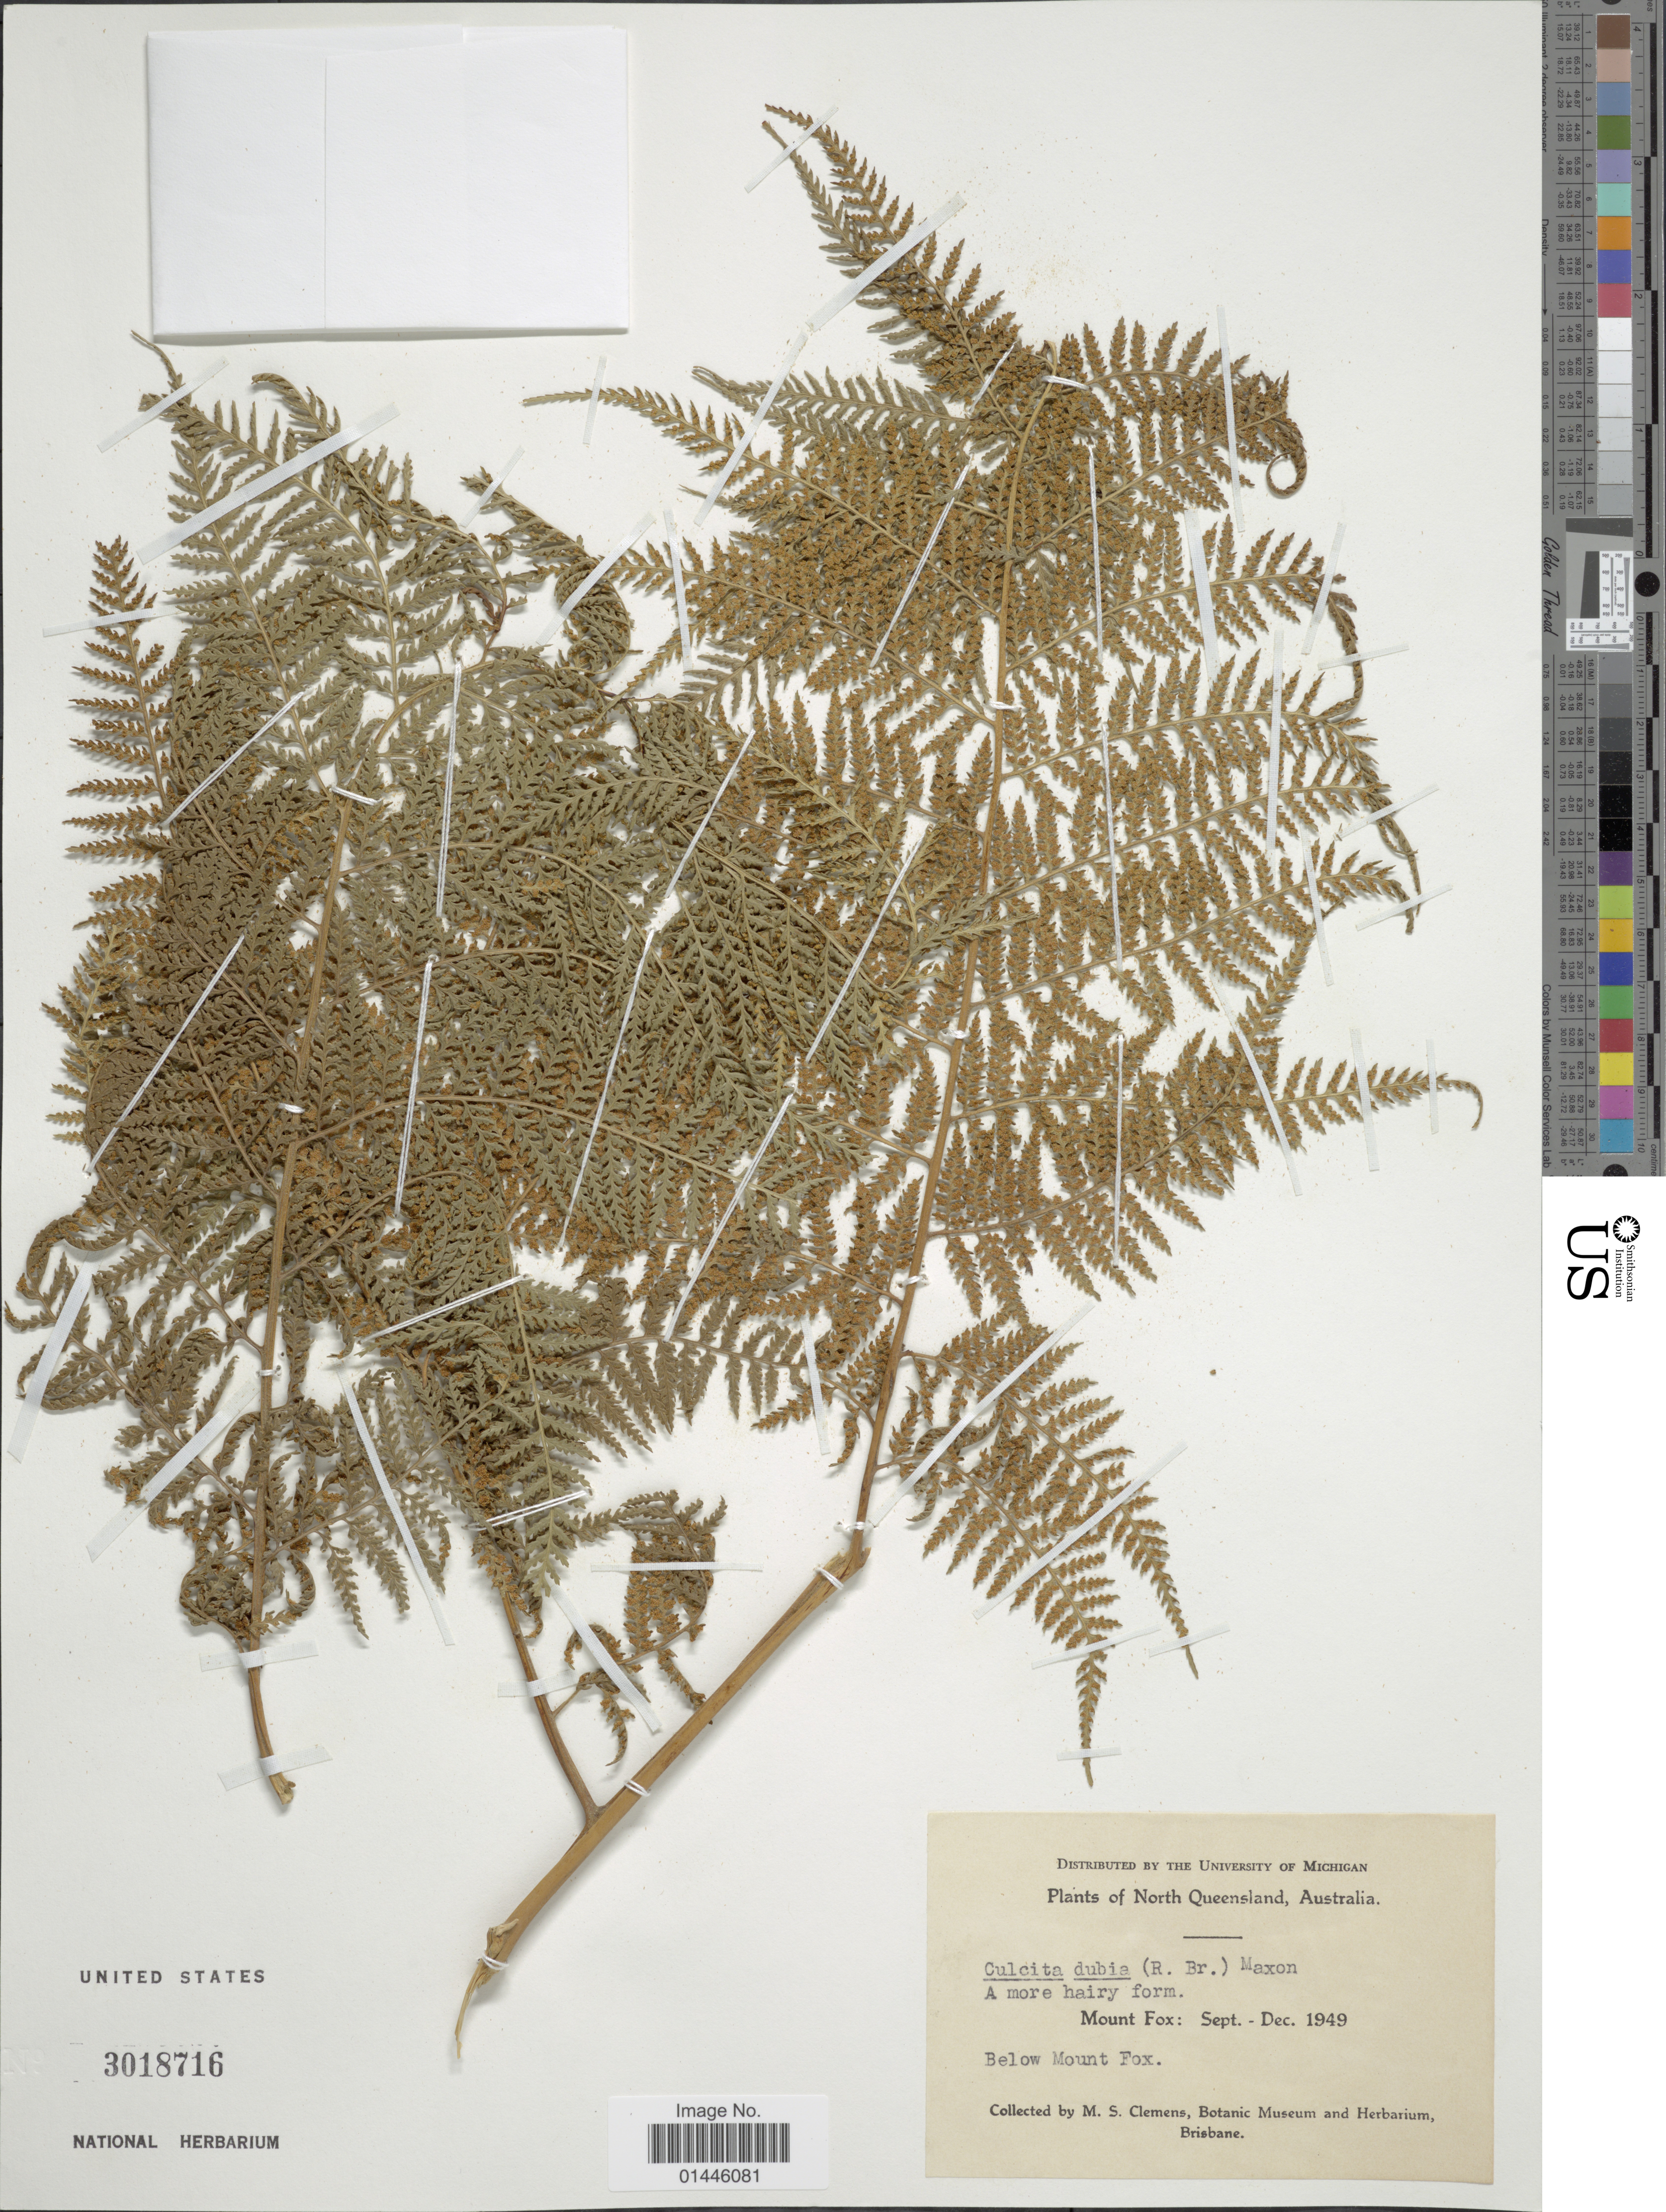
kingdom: Plantae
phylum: Tracheophyta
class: Polypodiopsida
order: Cyatheales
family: Dicksoniaceae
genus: Calochlaena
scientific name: Calochlaena dubia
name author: (R. Br.) M.D. Turner & R.A. White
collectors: M. S. Clemens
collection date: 1949-09/1949-12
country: Australia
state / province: Queensland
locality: North Queensland, below Mount Fox.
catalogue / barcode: US 3018716